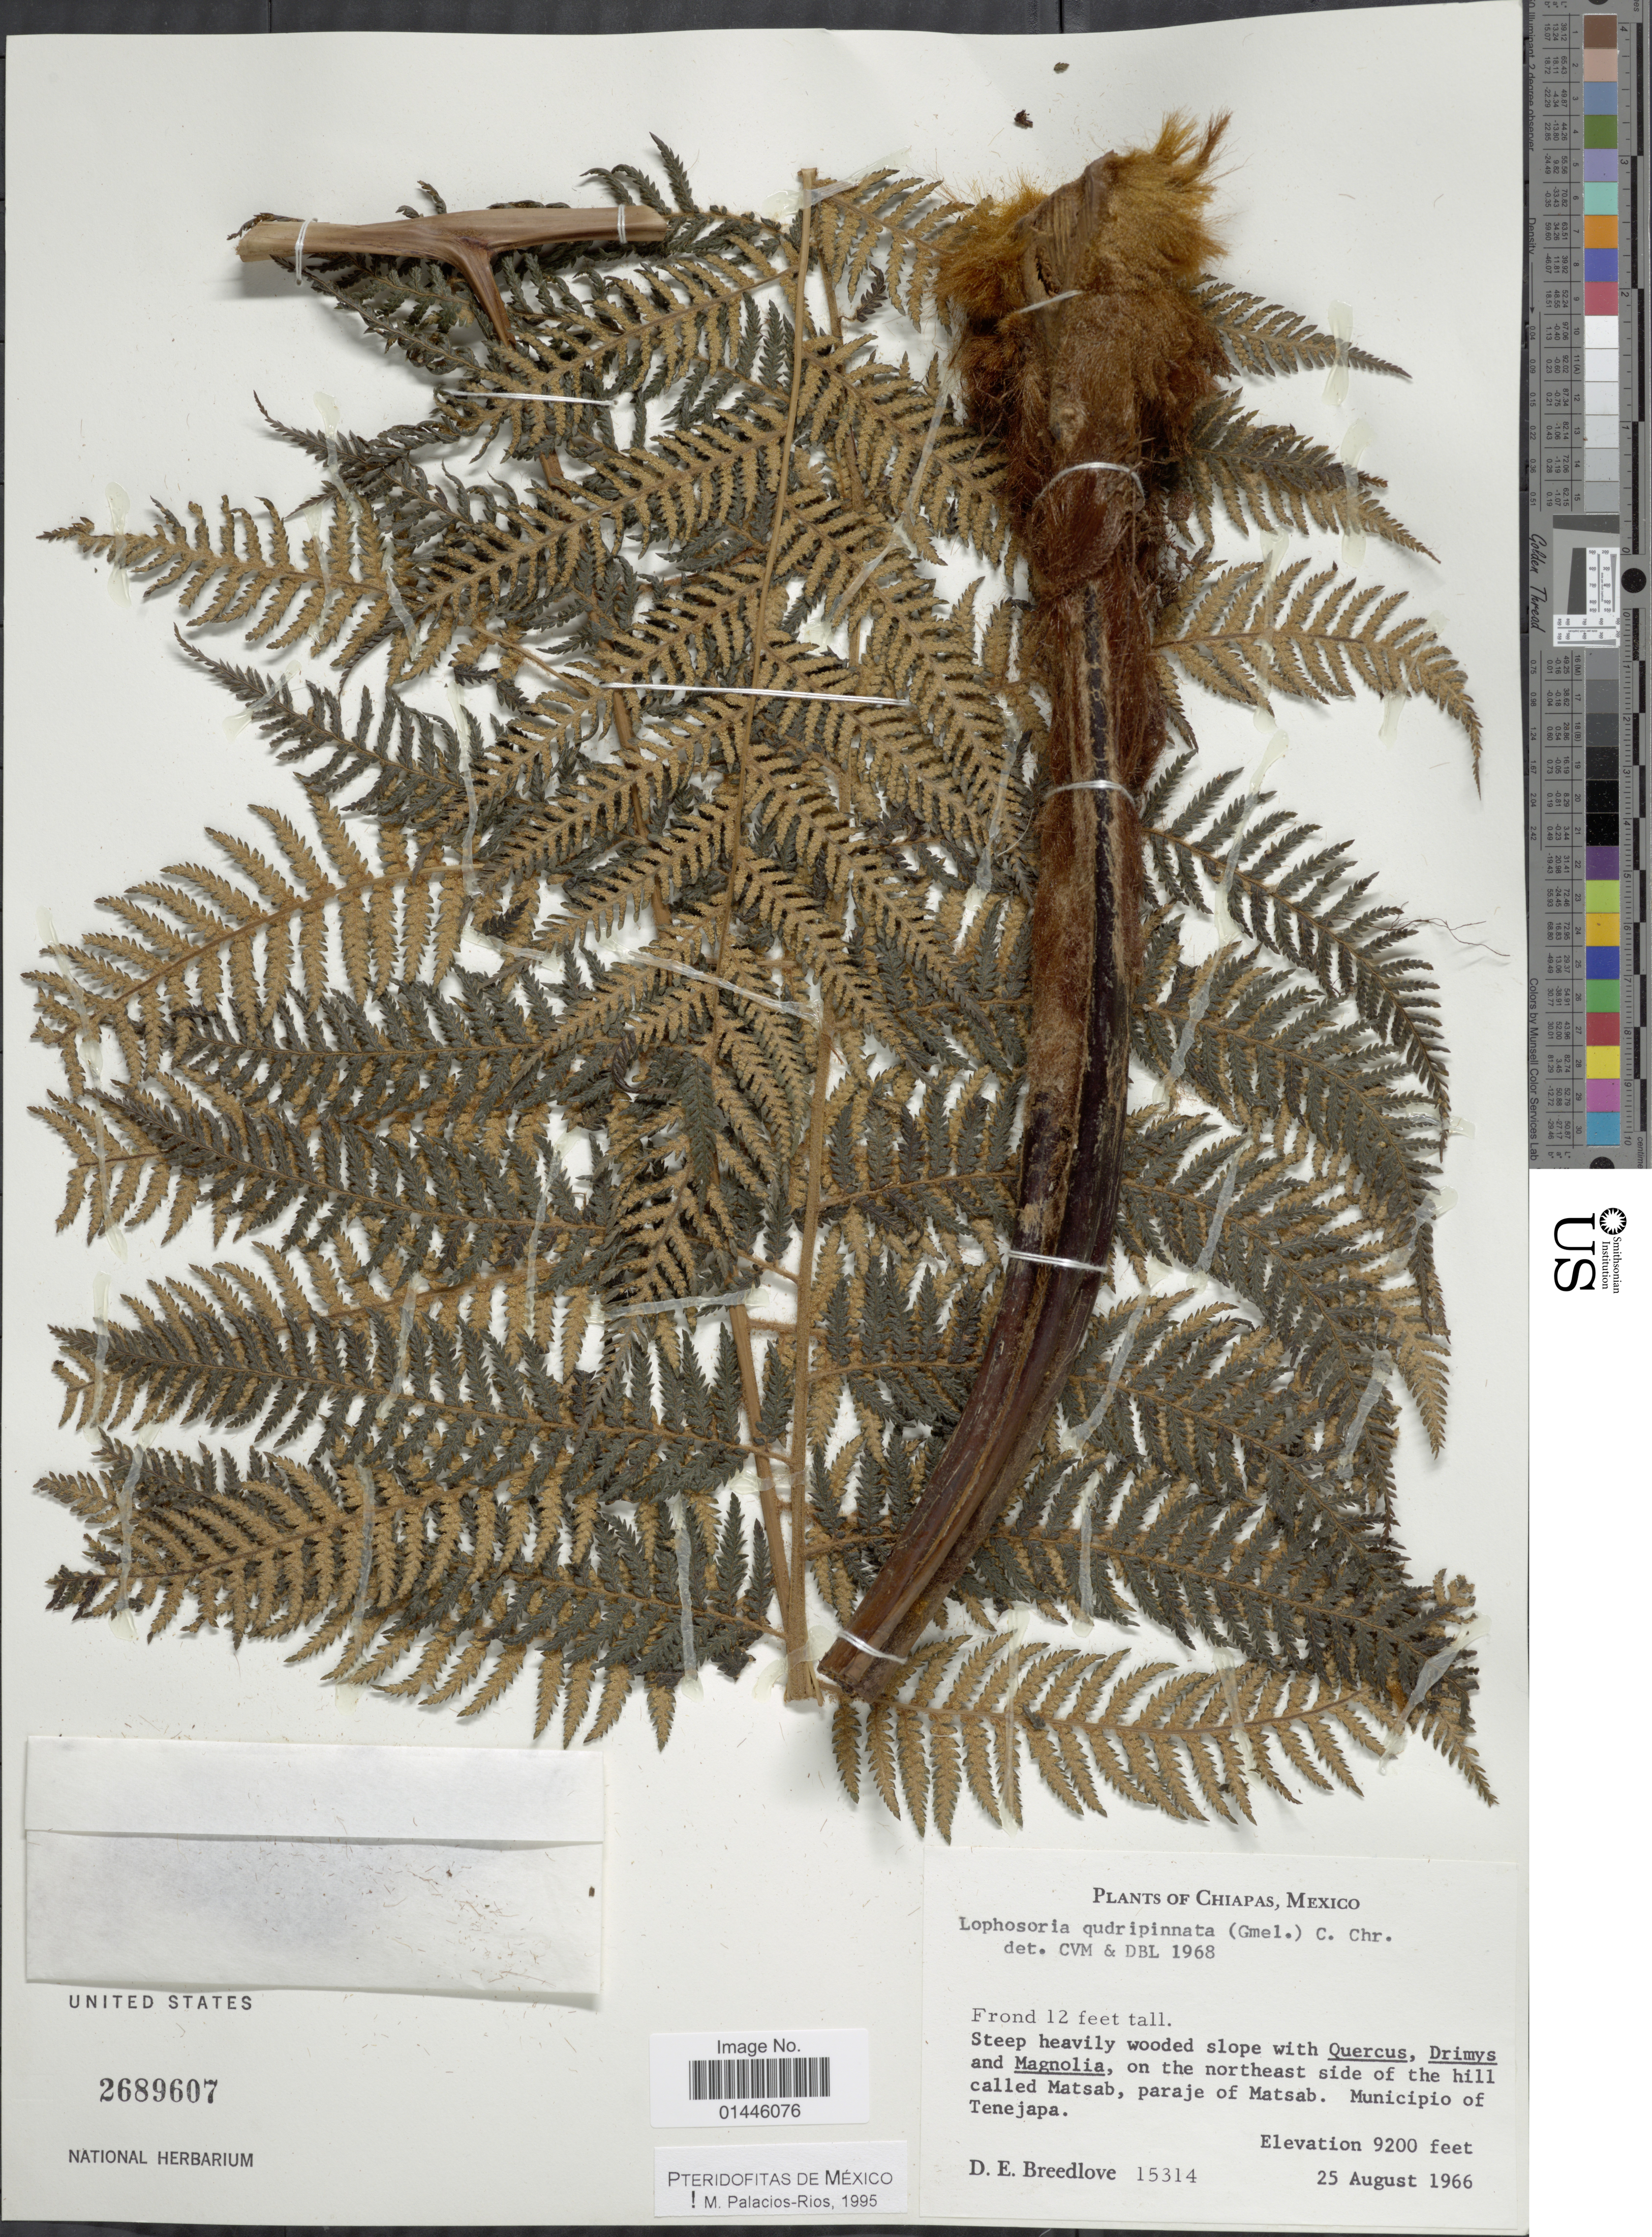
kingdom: Plantae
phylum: Tracheophyta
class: Polypodiopsida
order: Cyatheales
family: Dicksoniaceae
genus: Lophosoria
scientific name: Lophosoria quadripinnata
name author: (J.F. Gmel.) C. Chr.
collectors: D. E. Breedlove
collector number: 15314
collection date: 1966-08-25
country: Mexico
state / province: Chiapas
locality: Steep heavily wooded slope on the northeast side of the hill called Matsab, paraje of Matsab, Municipio of Tenejapa.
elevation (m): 2804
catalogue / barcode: US 2689607